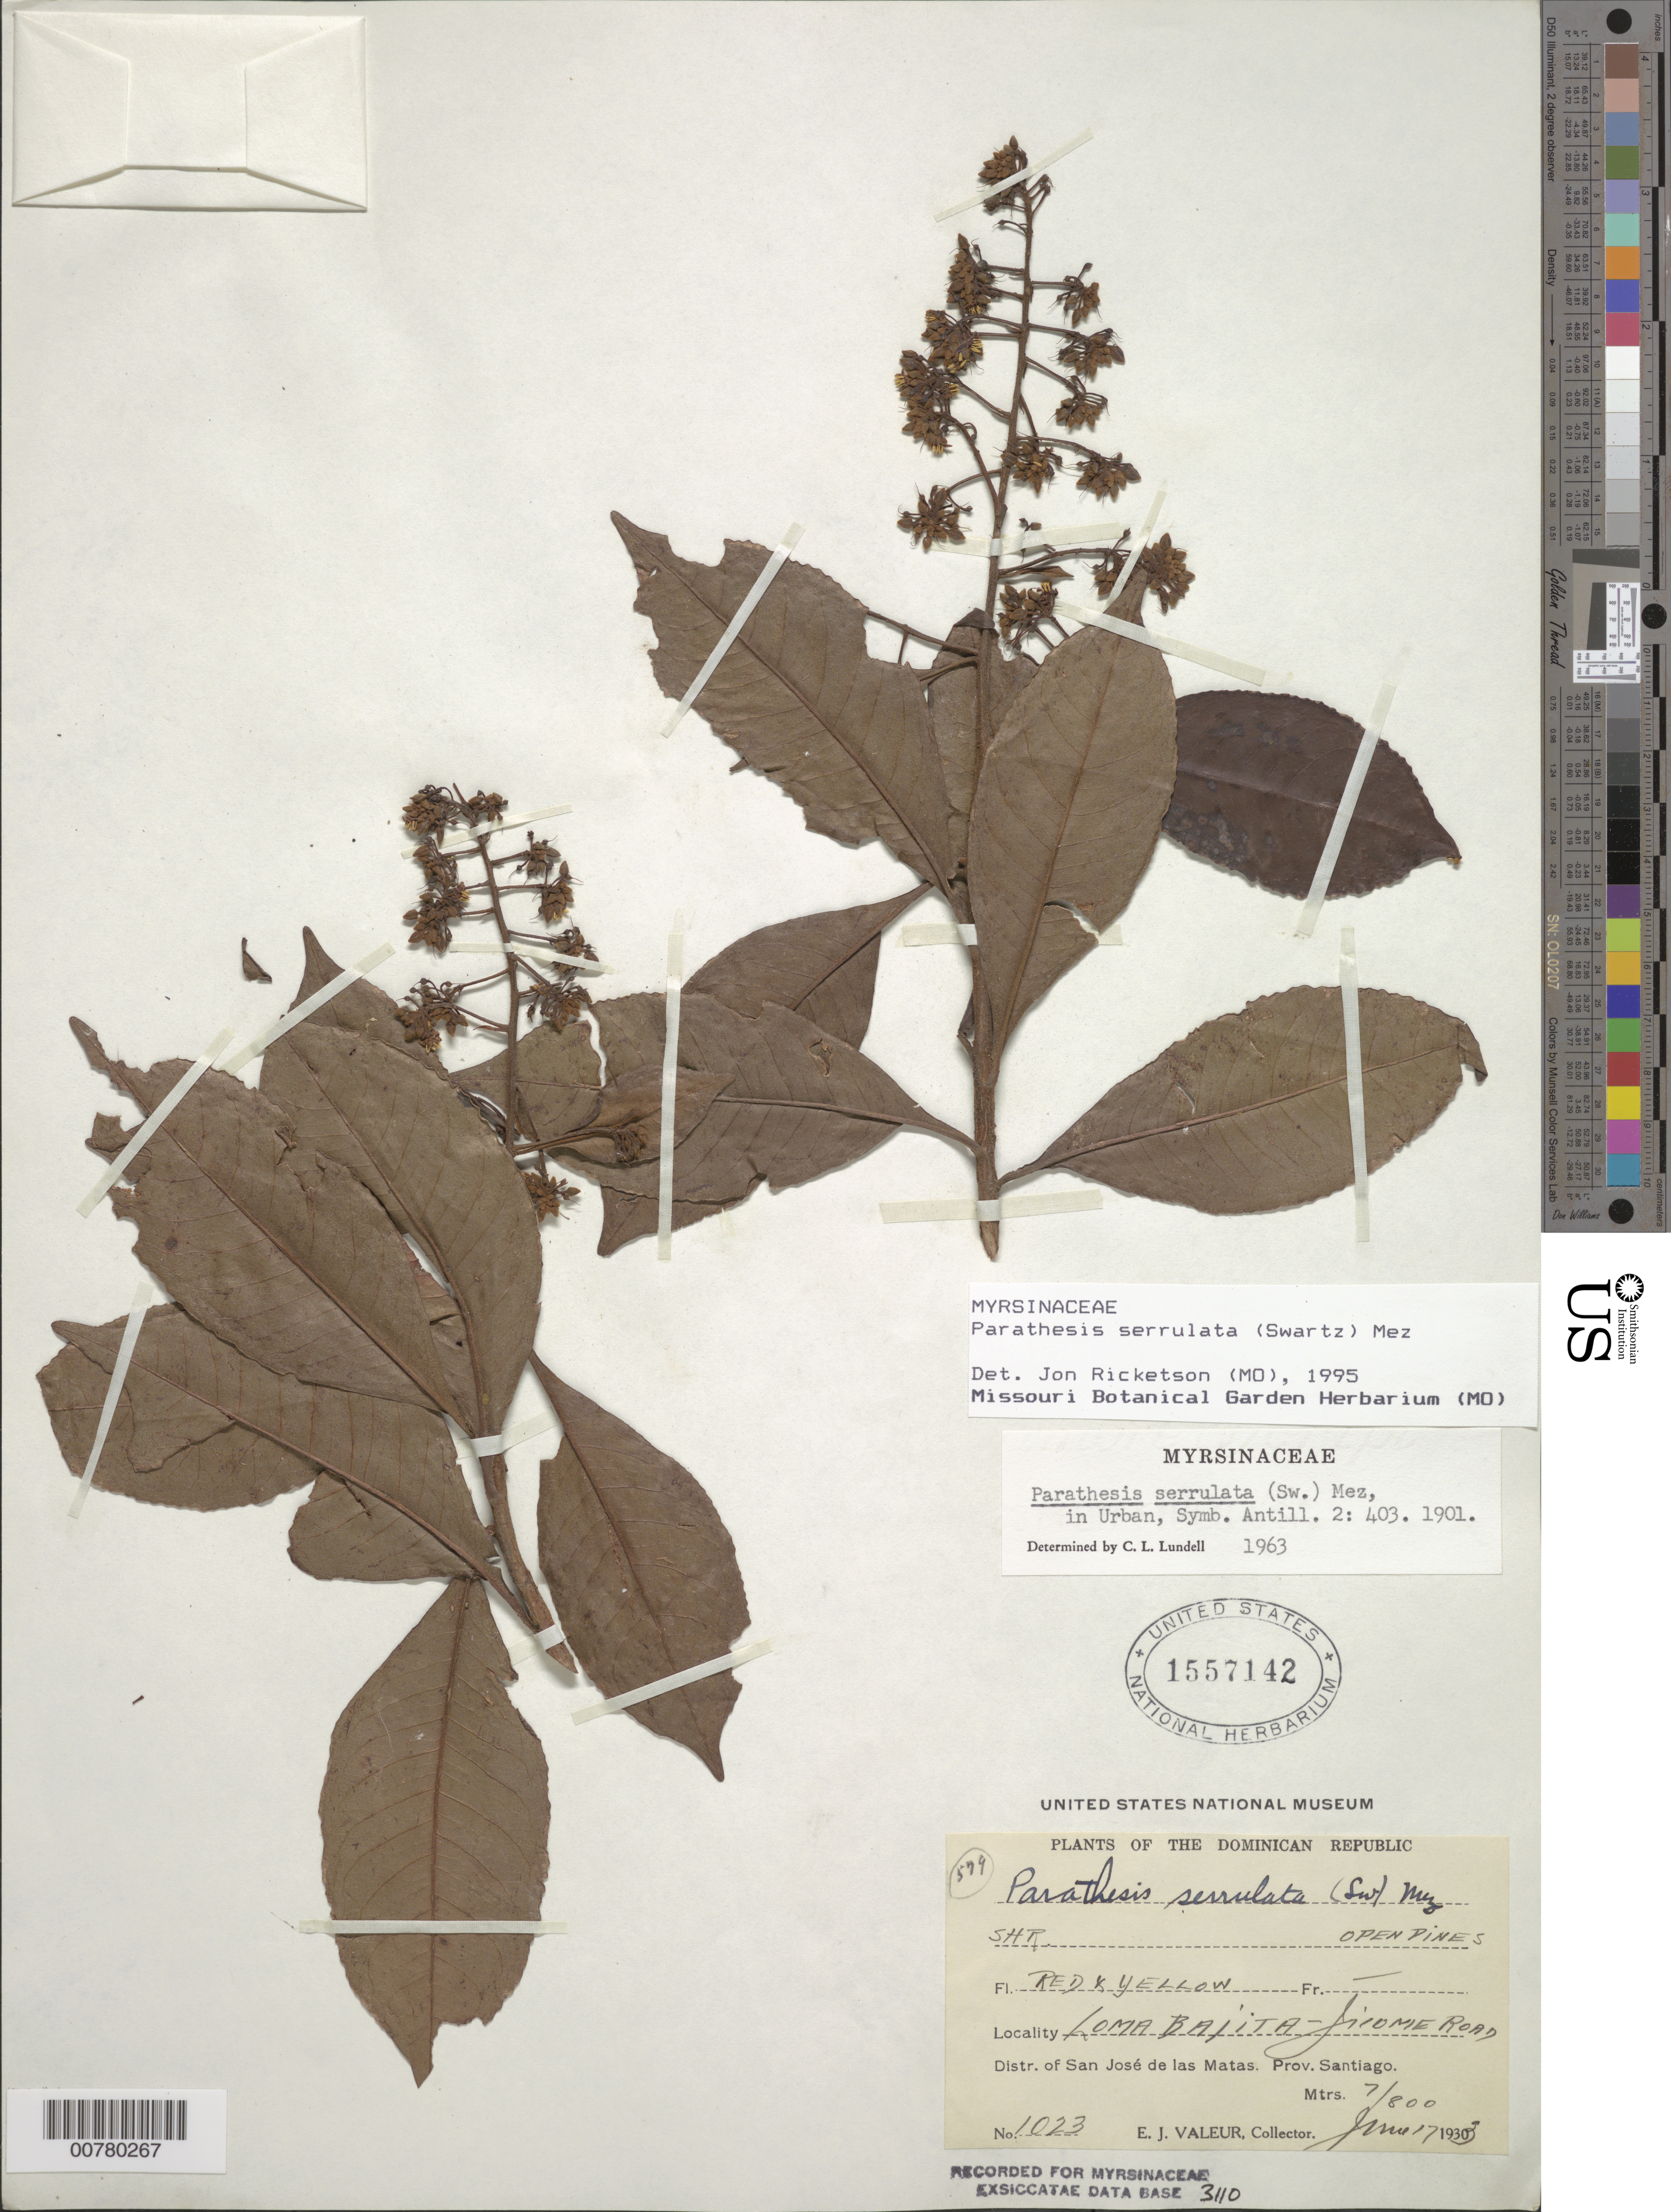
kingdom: Plantae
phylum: Tracheophyta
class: Magnoliopsida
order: Ericales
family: Primulaceae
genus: Parathesis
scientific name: Parathesis serrulata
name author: (Sw.) Mez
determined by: Richetson, J.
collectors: E. Valeur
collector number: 1023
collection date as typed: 17 Jun 1933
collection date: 1933-06-17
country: Dominican Republic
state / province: Santiago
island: Hispaniola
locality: San José de las Matas, Loma Bajita, Jicome road.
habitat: Open pines.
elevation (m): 700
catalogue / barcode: US 1557142